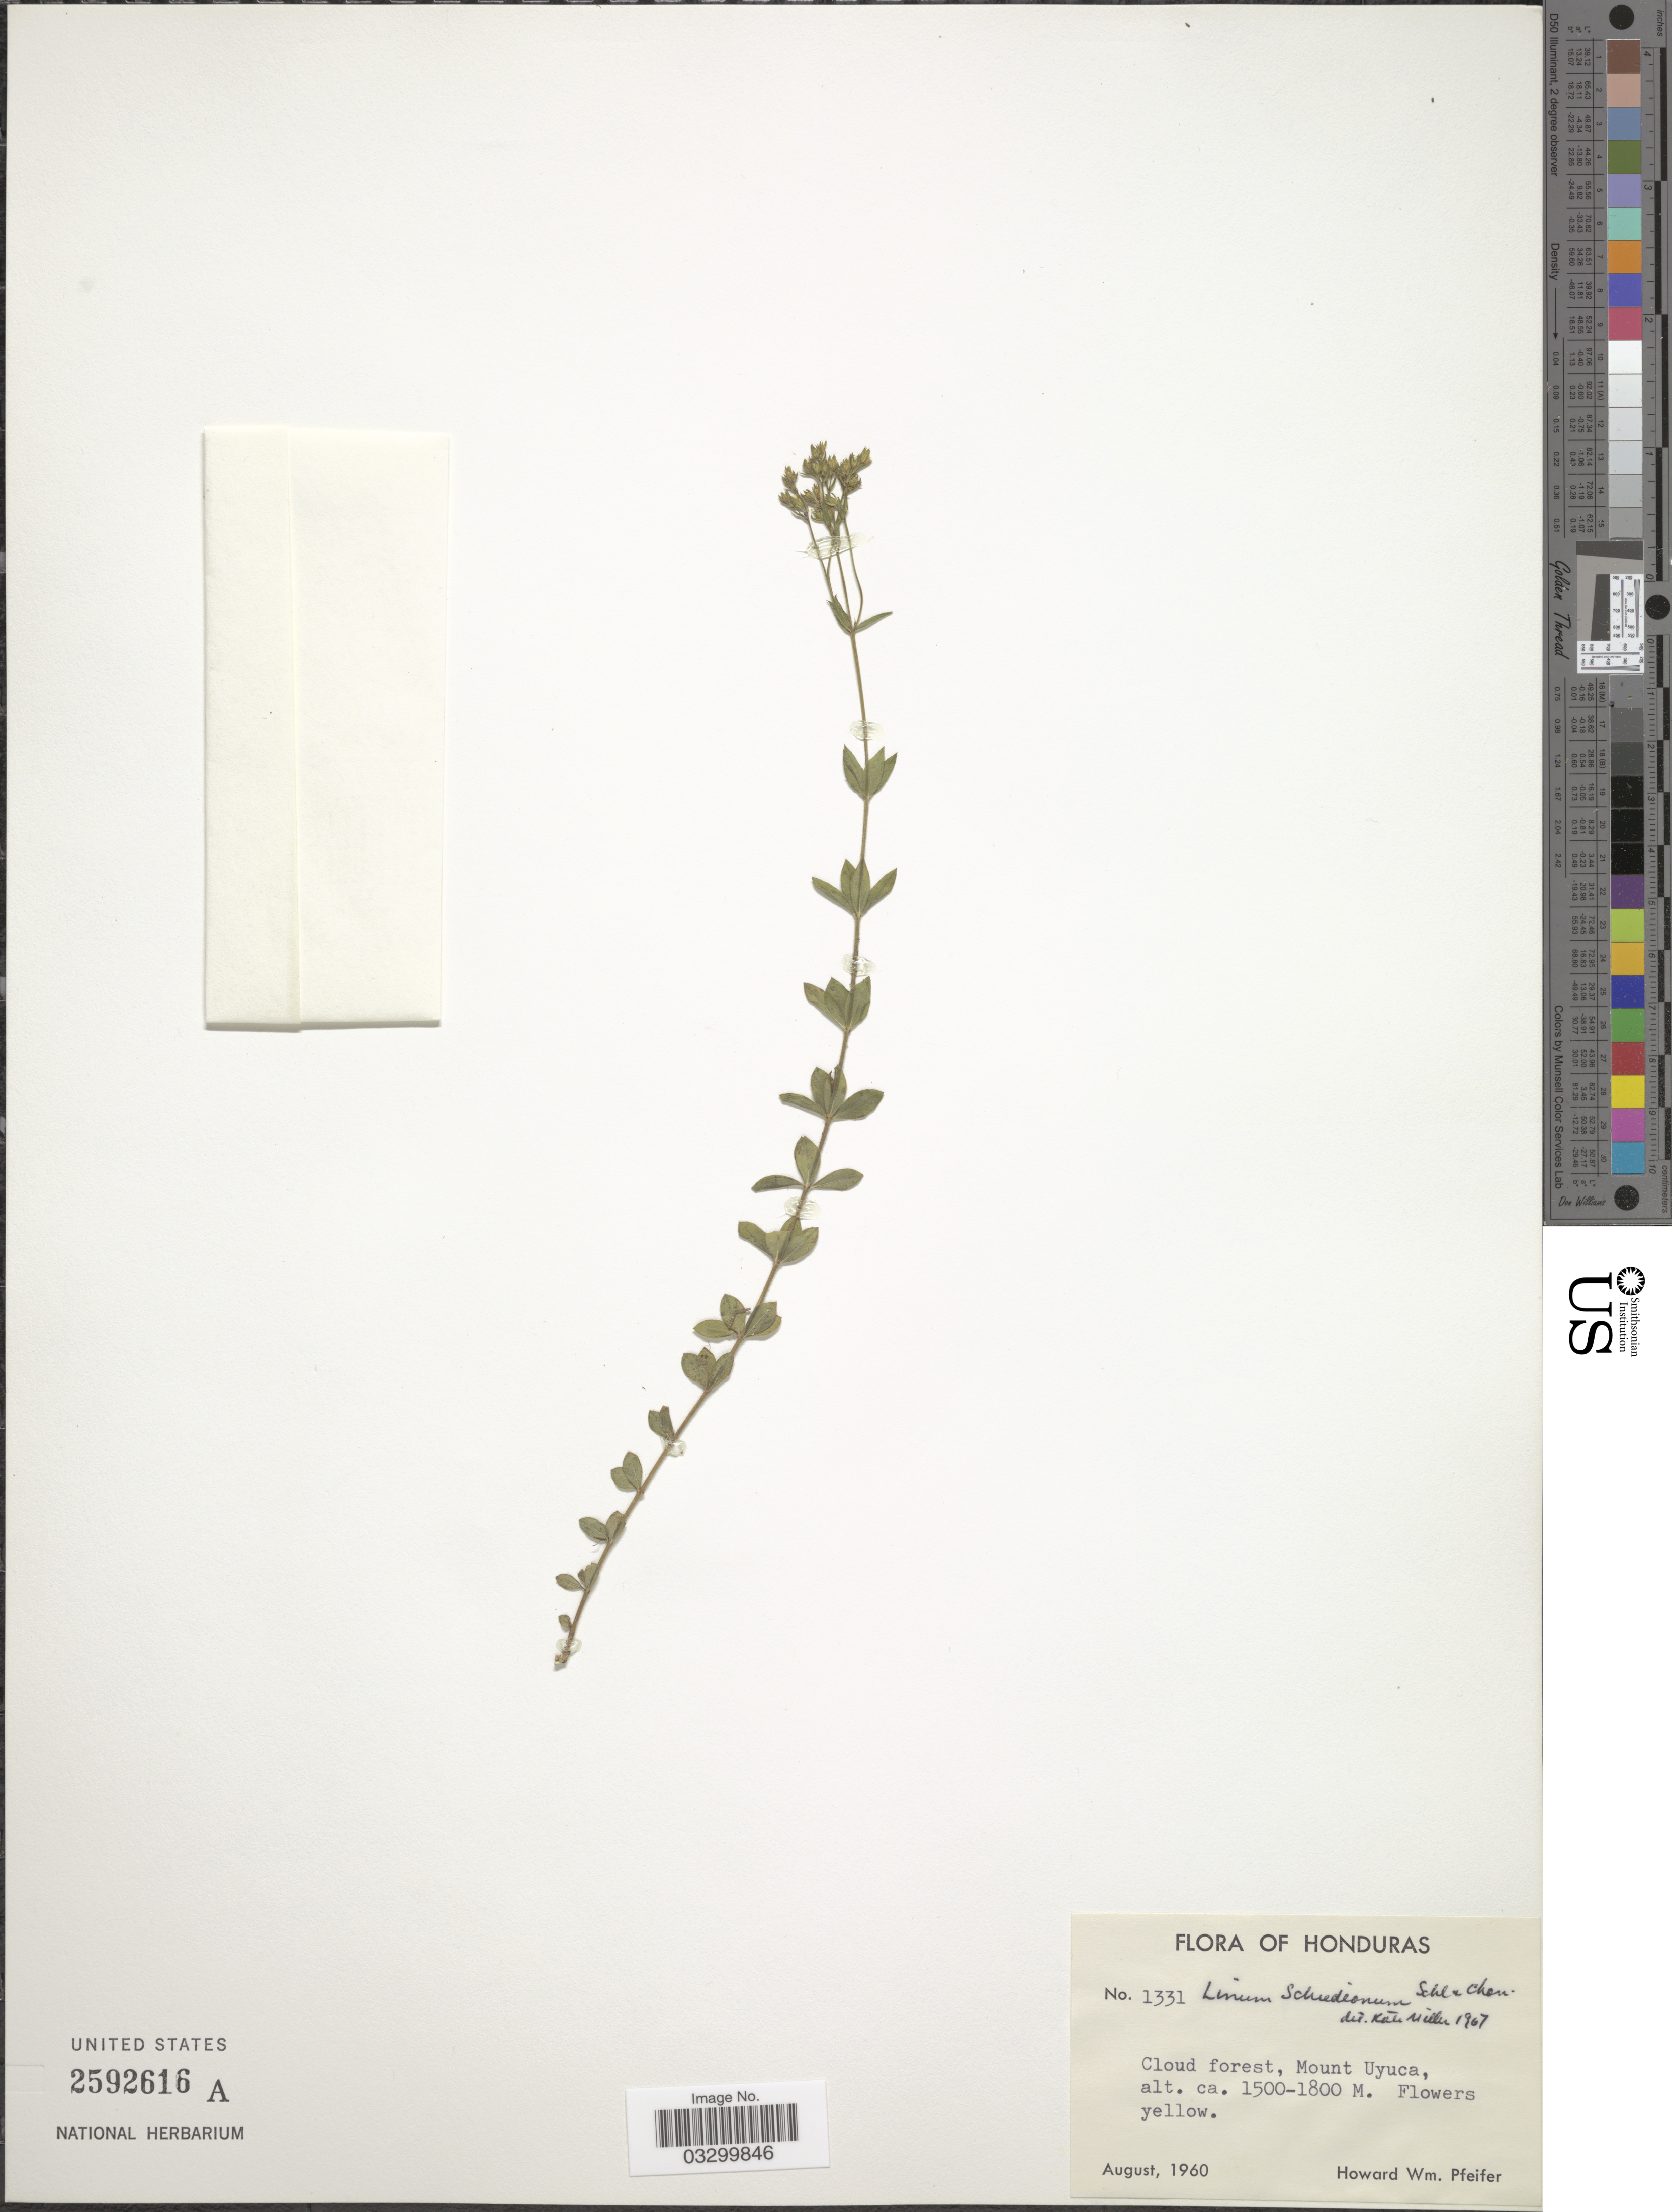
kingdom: Plantae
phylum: Tracheophyta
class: Magnoliopsida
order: Malpighiales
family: Linaceae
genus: Linum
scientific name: Linum schiedeanum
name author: Schltdl. & Cham.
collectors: H. W. Pfeifer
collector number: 1331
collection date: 1960-08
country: Honduras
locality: Mount Uyuca.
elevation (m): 1500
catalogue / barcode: US 2592616A